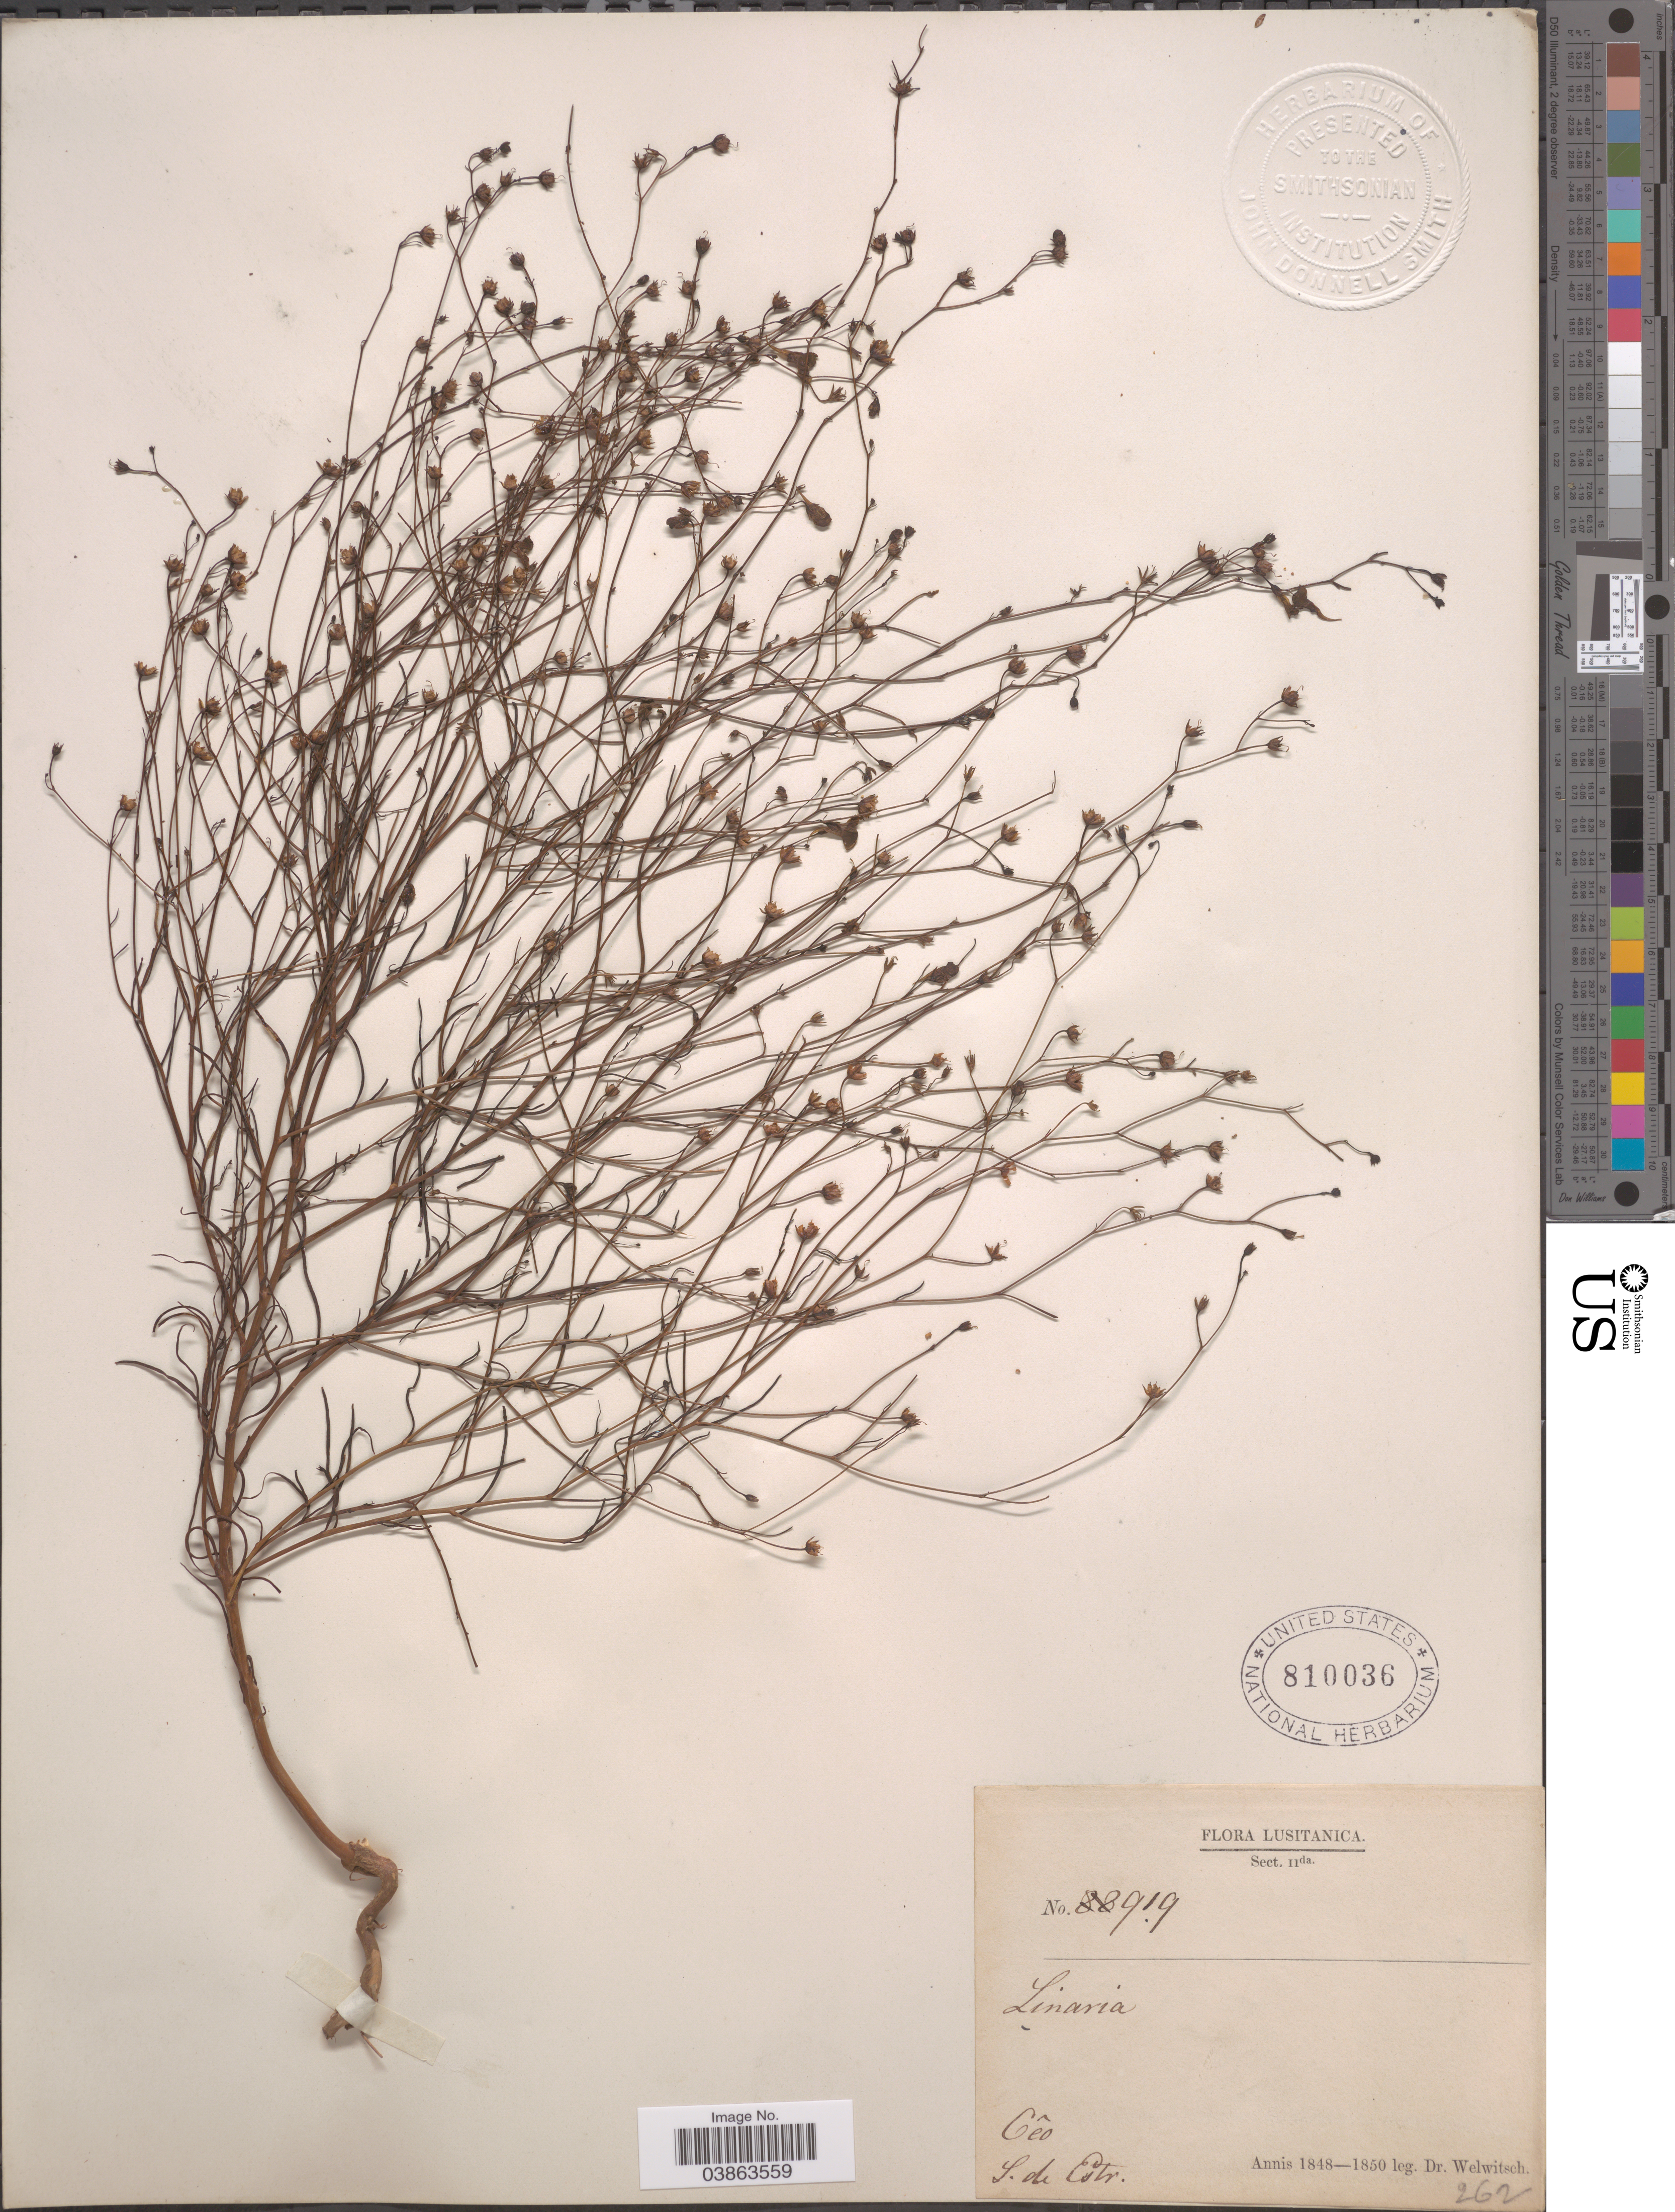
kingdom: Plantae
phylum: Tracheophyta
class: Magnoliopsida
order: Lamiales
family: Plantaginaceae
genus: Linaria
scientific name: Linaria sp.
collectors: -. Welwitsch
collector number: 919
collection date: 1848/1850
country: Portugal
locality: Lusitanica. Cêo S. de Estr.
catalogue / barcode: US 810036